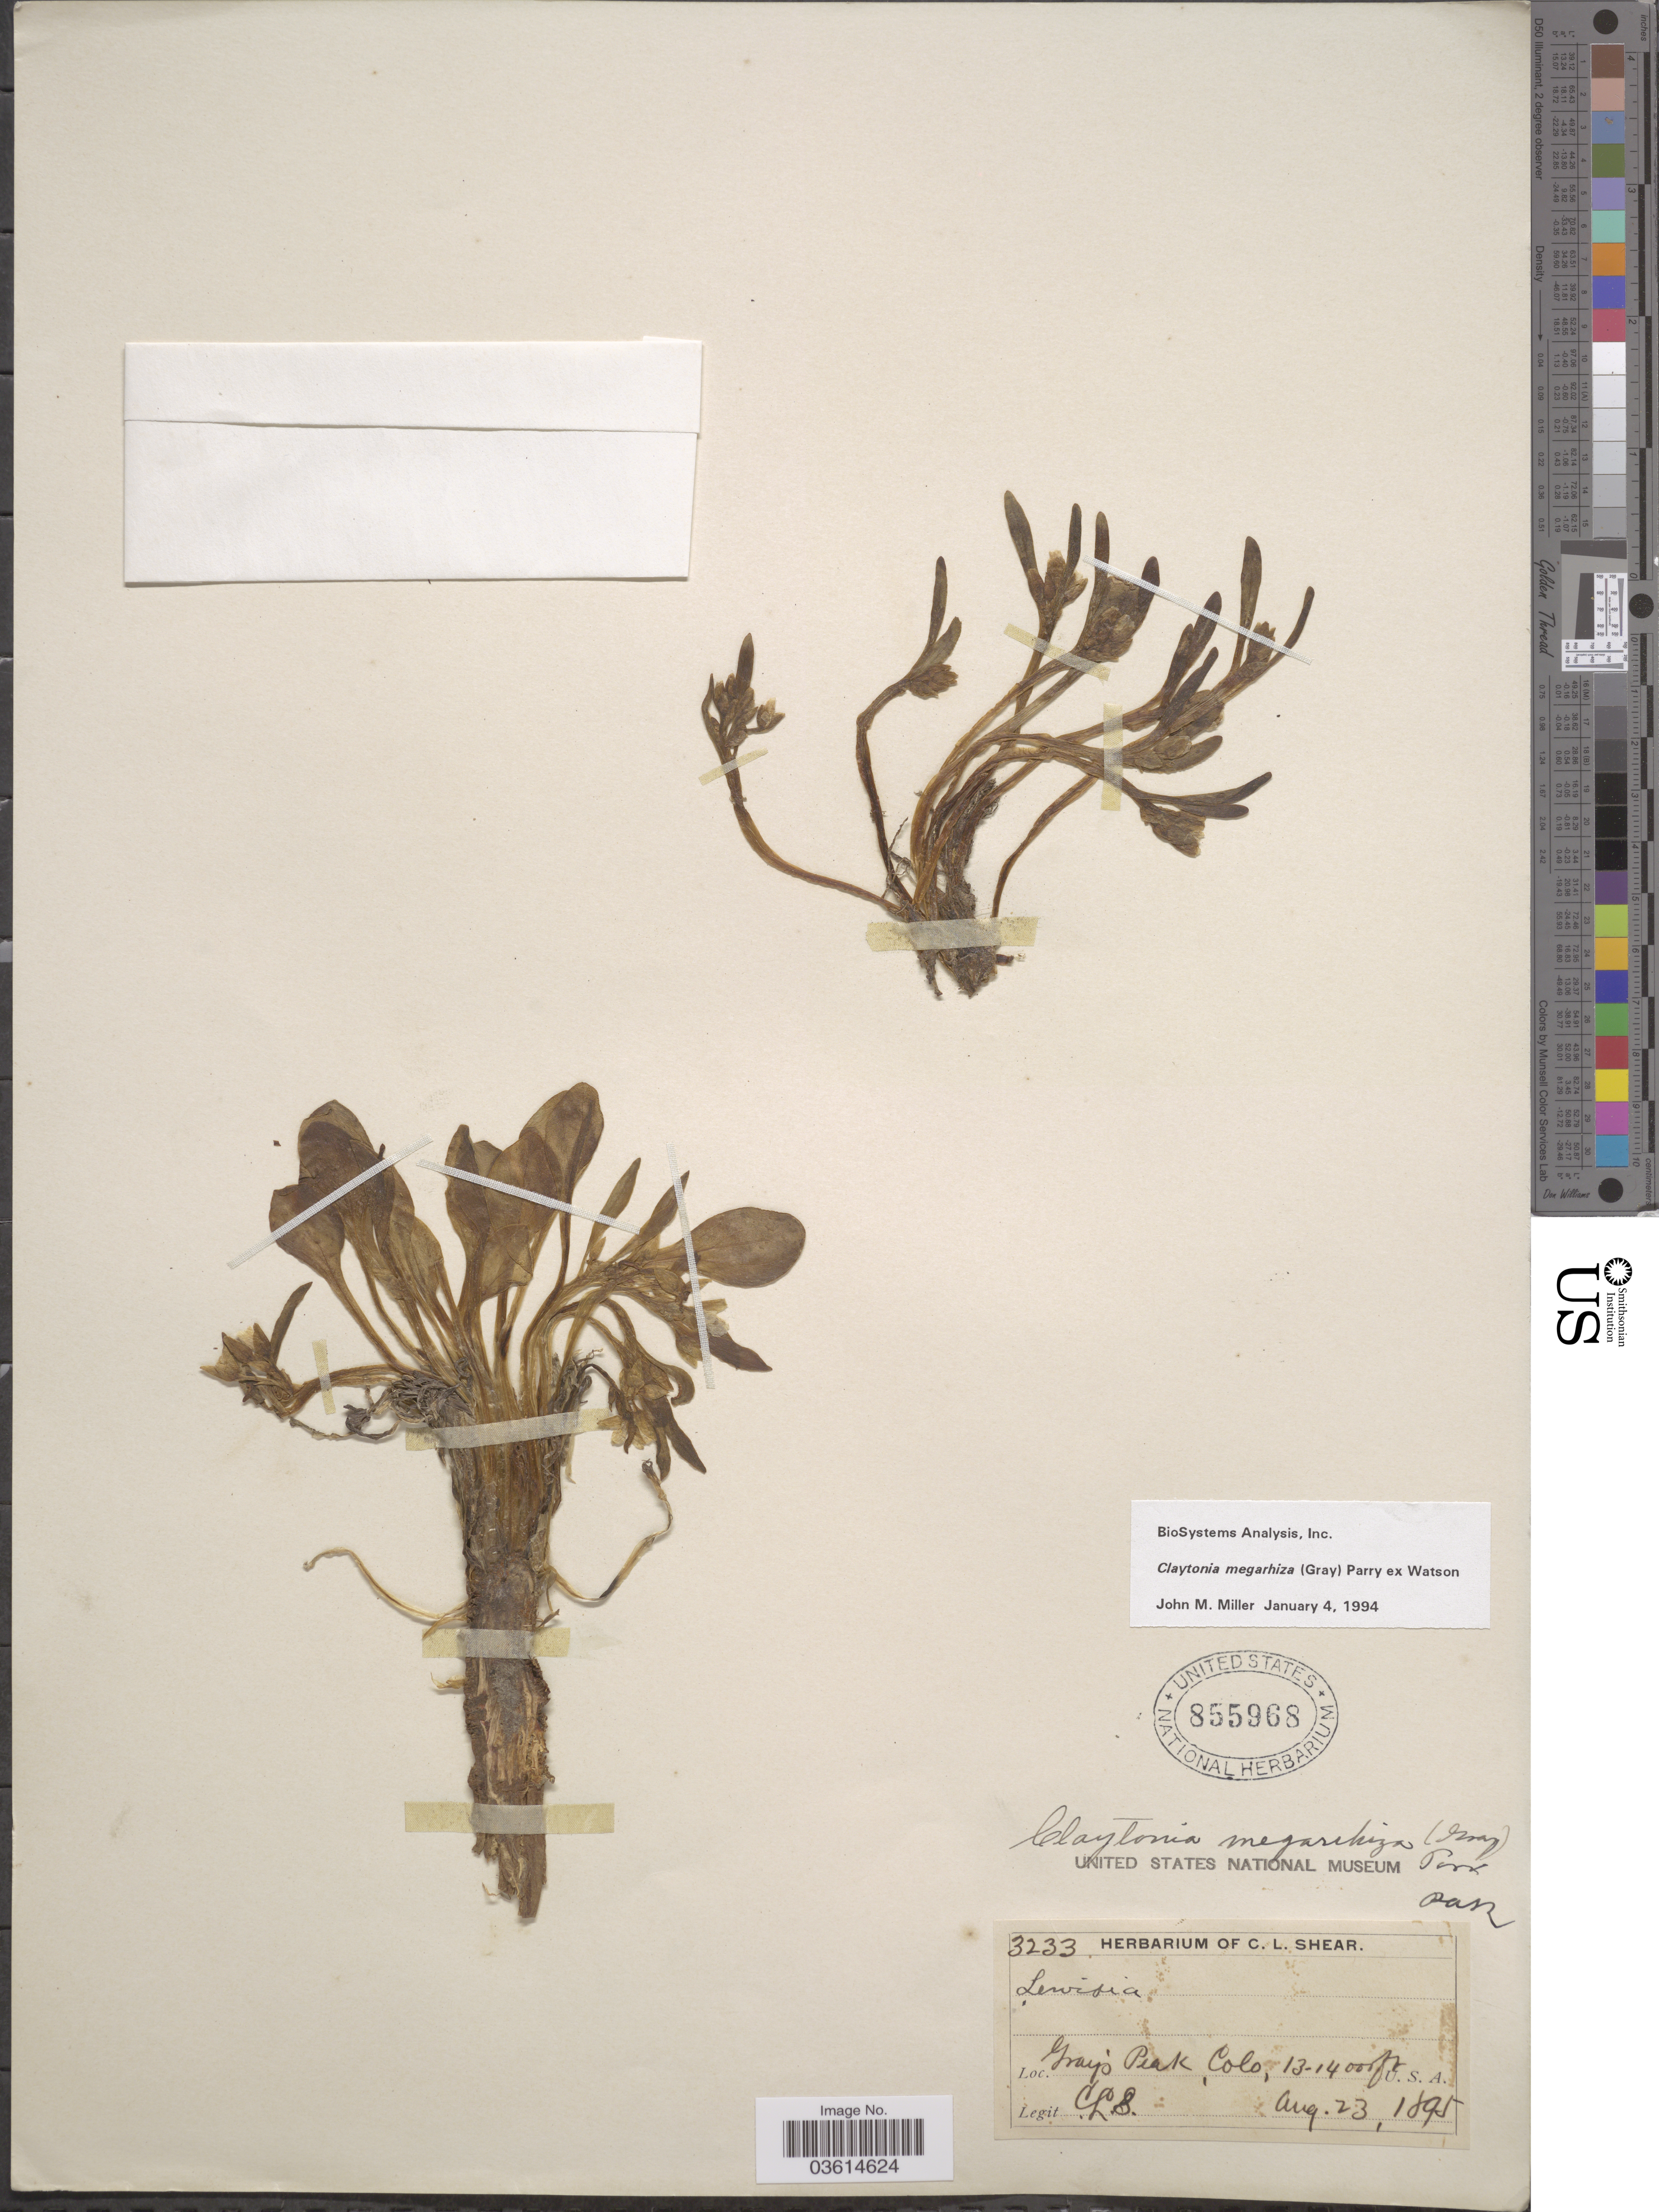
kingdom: Plantae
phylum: Tracheophyta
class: Magnoliopsida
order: Caryophyllales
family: Montiaceae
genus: Claytonia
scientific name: Claytonia megarhiza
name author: (A. Gray) Parry ex S. Watson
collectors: C. L. Shear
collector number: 3233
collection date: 1895-08-23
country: United States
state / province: Colorado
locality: Gray's Peak.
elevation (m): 3962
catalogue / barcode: US 855968